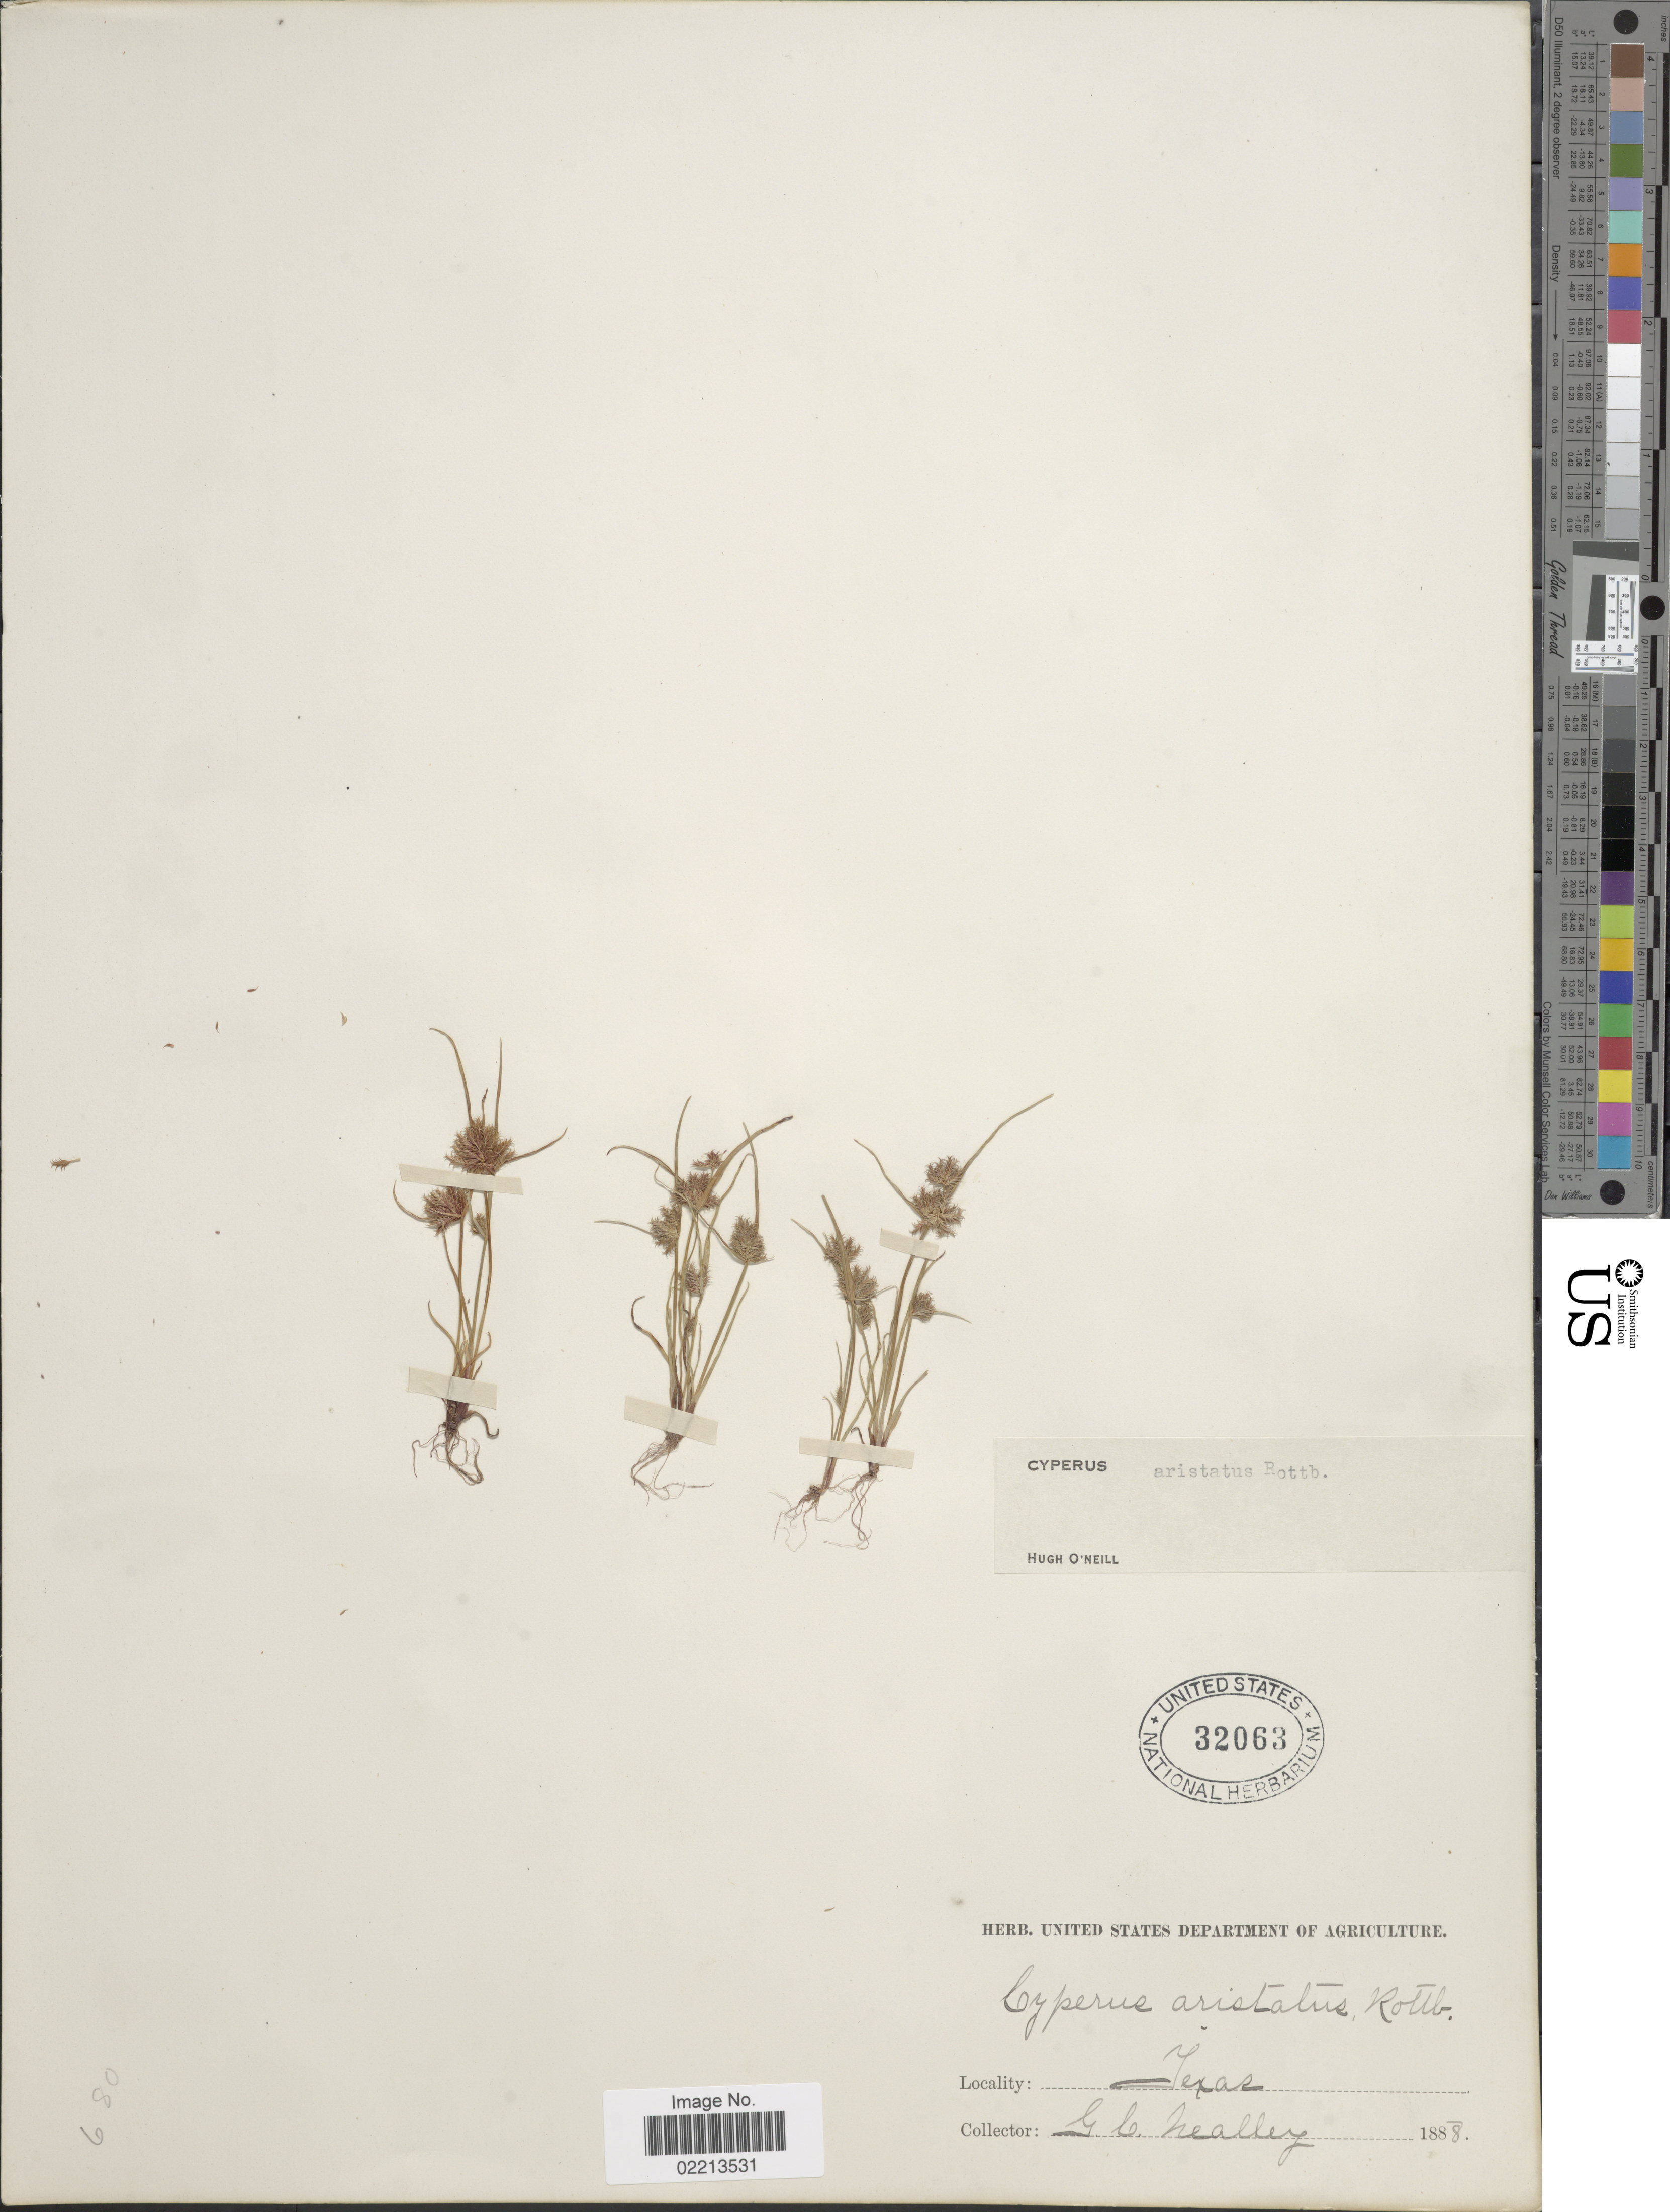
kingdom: Plantae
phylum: Tracheophyta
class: Liliopsida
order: Poales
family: Cyperaceae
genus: Cyperus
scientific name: Cyperus squarrosus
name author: L.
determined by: Strong, Mark T., (BOT), Smithsonian Institution - National Museum of Natural History (UNITED STATES)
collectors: G. C. Nealley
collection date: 1888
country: United States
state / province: Texas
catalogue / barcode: US 32063